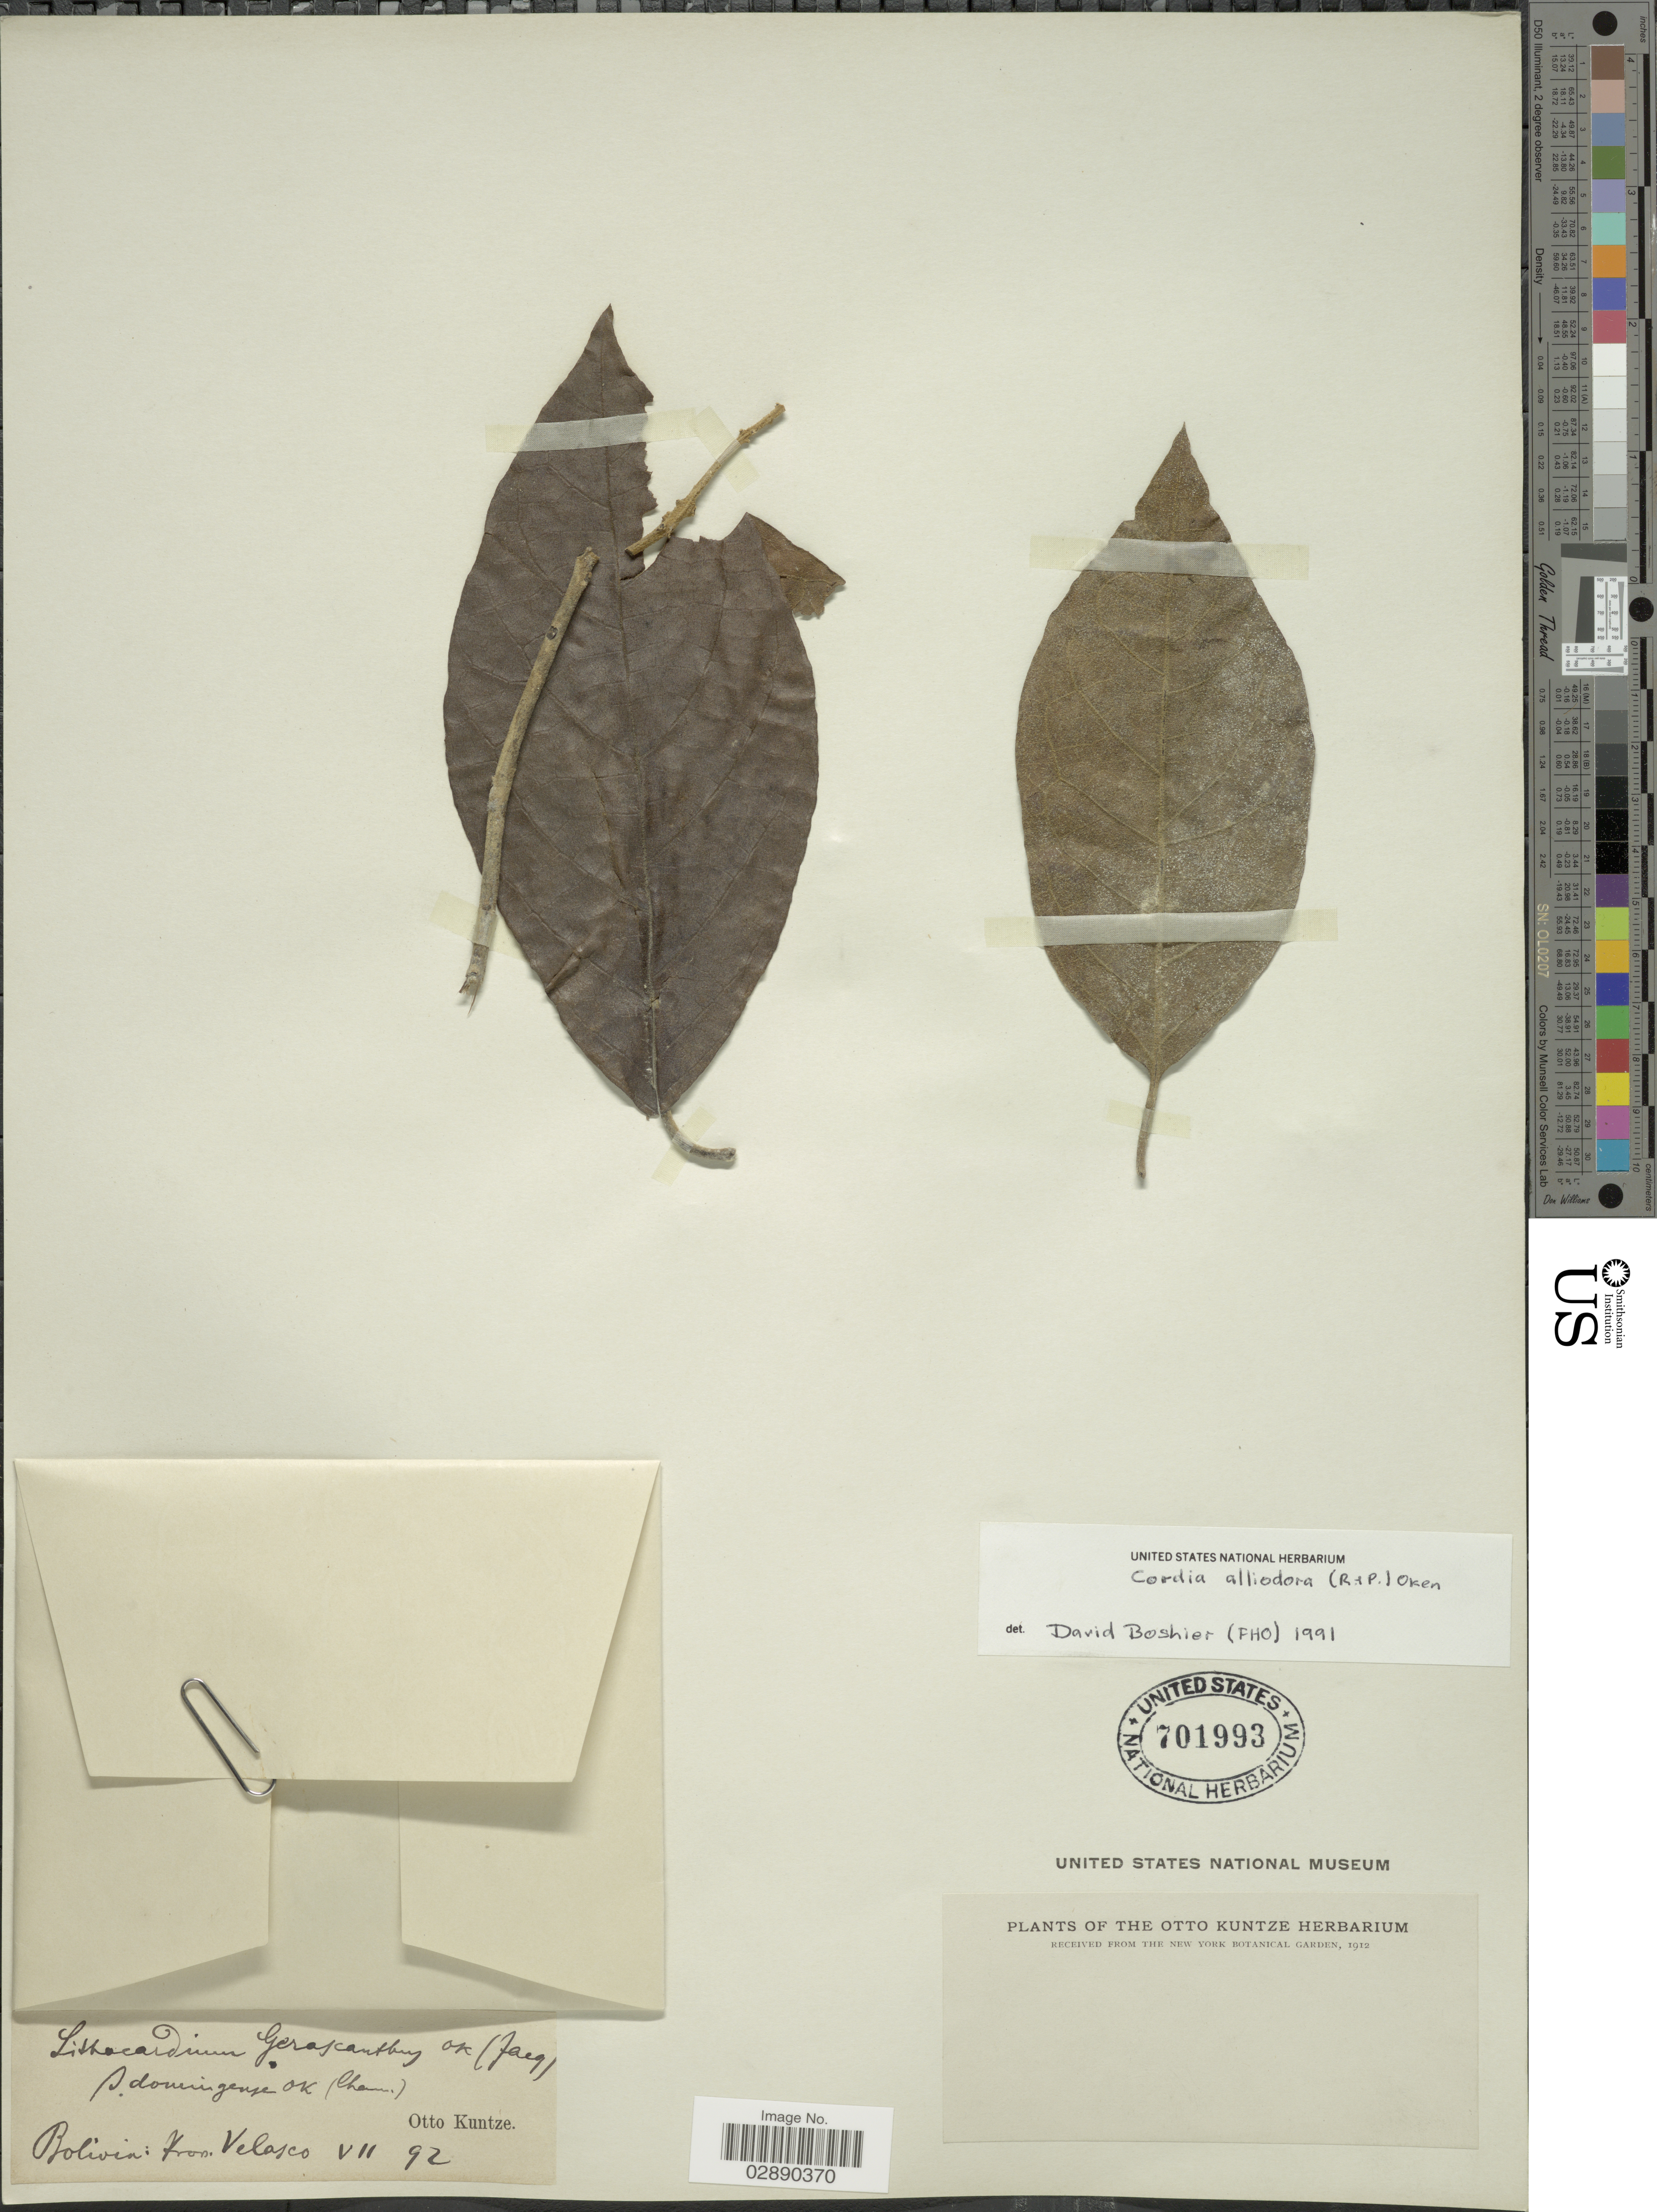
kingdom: Plantae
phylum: Tracheophyta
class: Magnoliopsida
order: Boraginales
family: Cordiaceae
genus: Cordia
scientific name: Cordia alliodora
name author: (Ruiz & Pav.) Oken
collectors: C.E.O. Kuntze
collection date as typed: Transcribed d/m/y: /7/92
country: Bolivia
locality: Prov. Velasco.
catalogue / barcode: US 701993